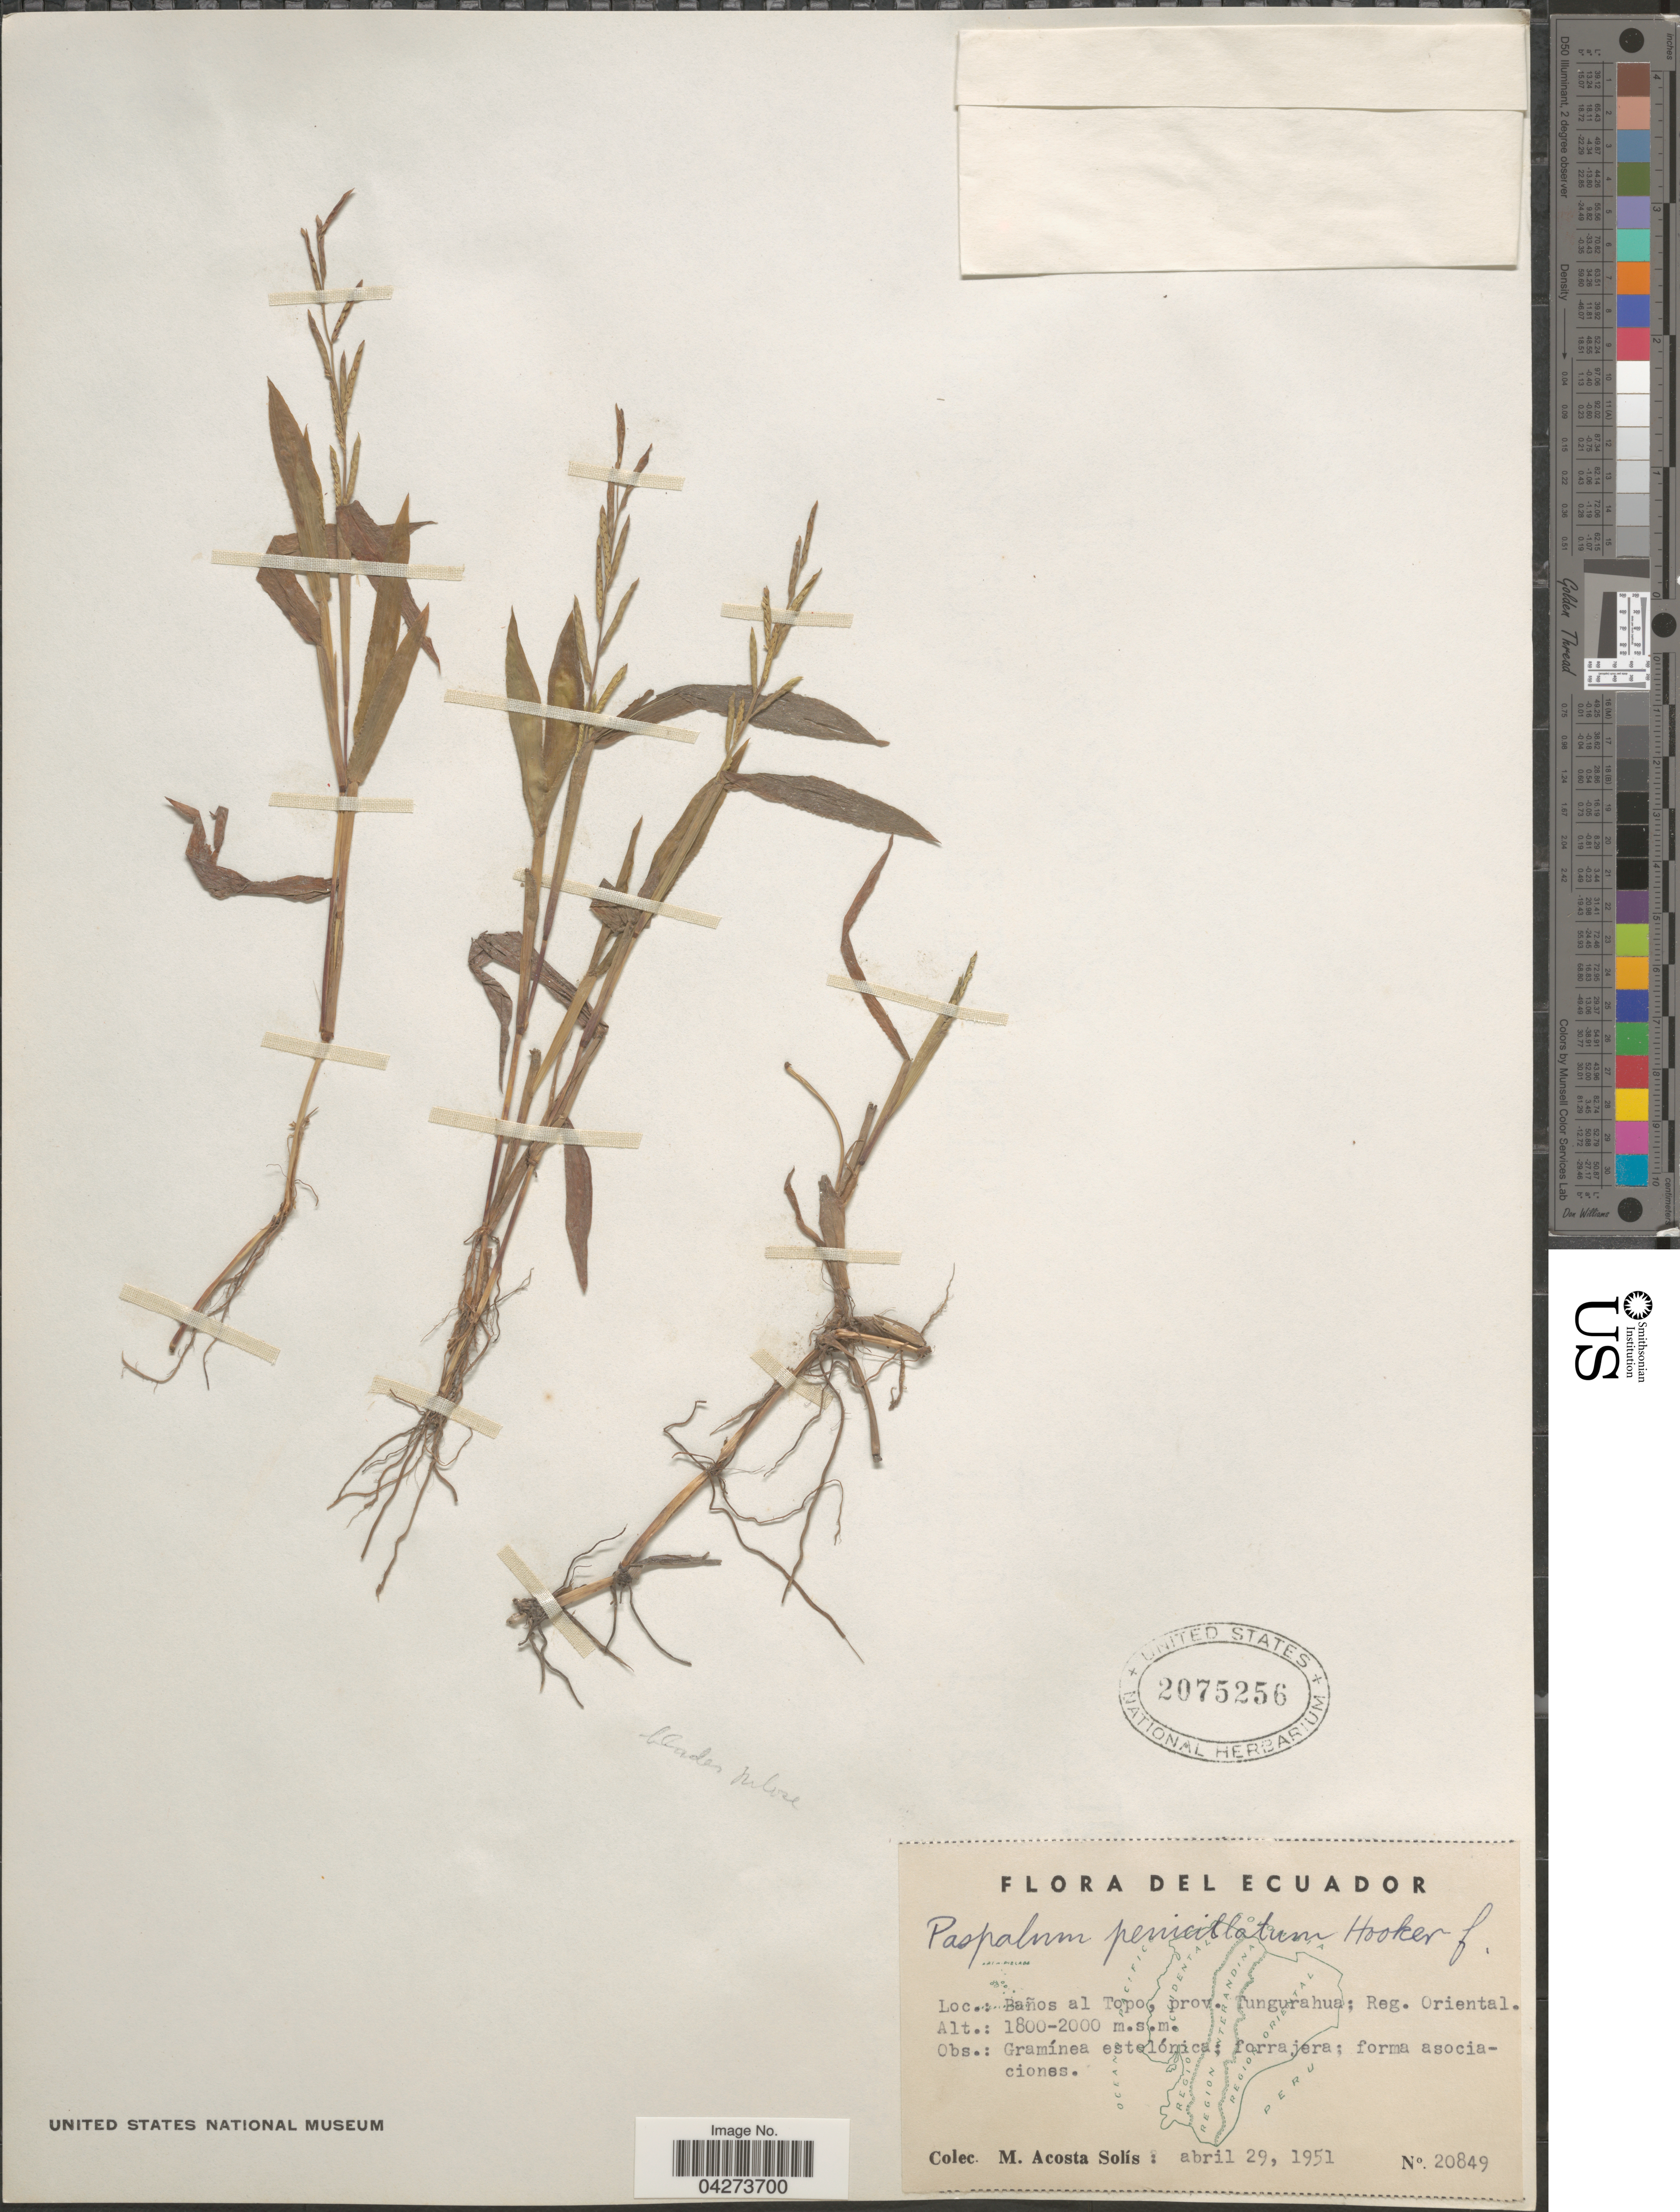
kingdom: Plantae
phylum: Tracheophyta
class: Liliopsida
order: Poales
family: Poaceae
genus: Paspalum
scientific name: Paspalum penicillatum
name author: Hook. f.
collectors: M. Acosta Solis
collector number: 20849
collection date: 1951-04-29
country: Ecuador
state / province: Tungurahua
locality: Baños al Topo, prov. Tungurahua; Reg. Oriental.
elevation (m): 1800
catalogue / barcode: US 2075256